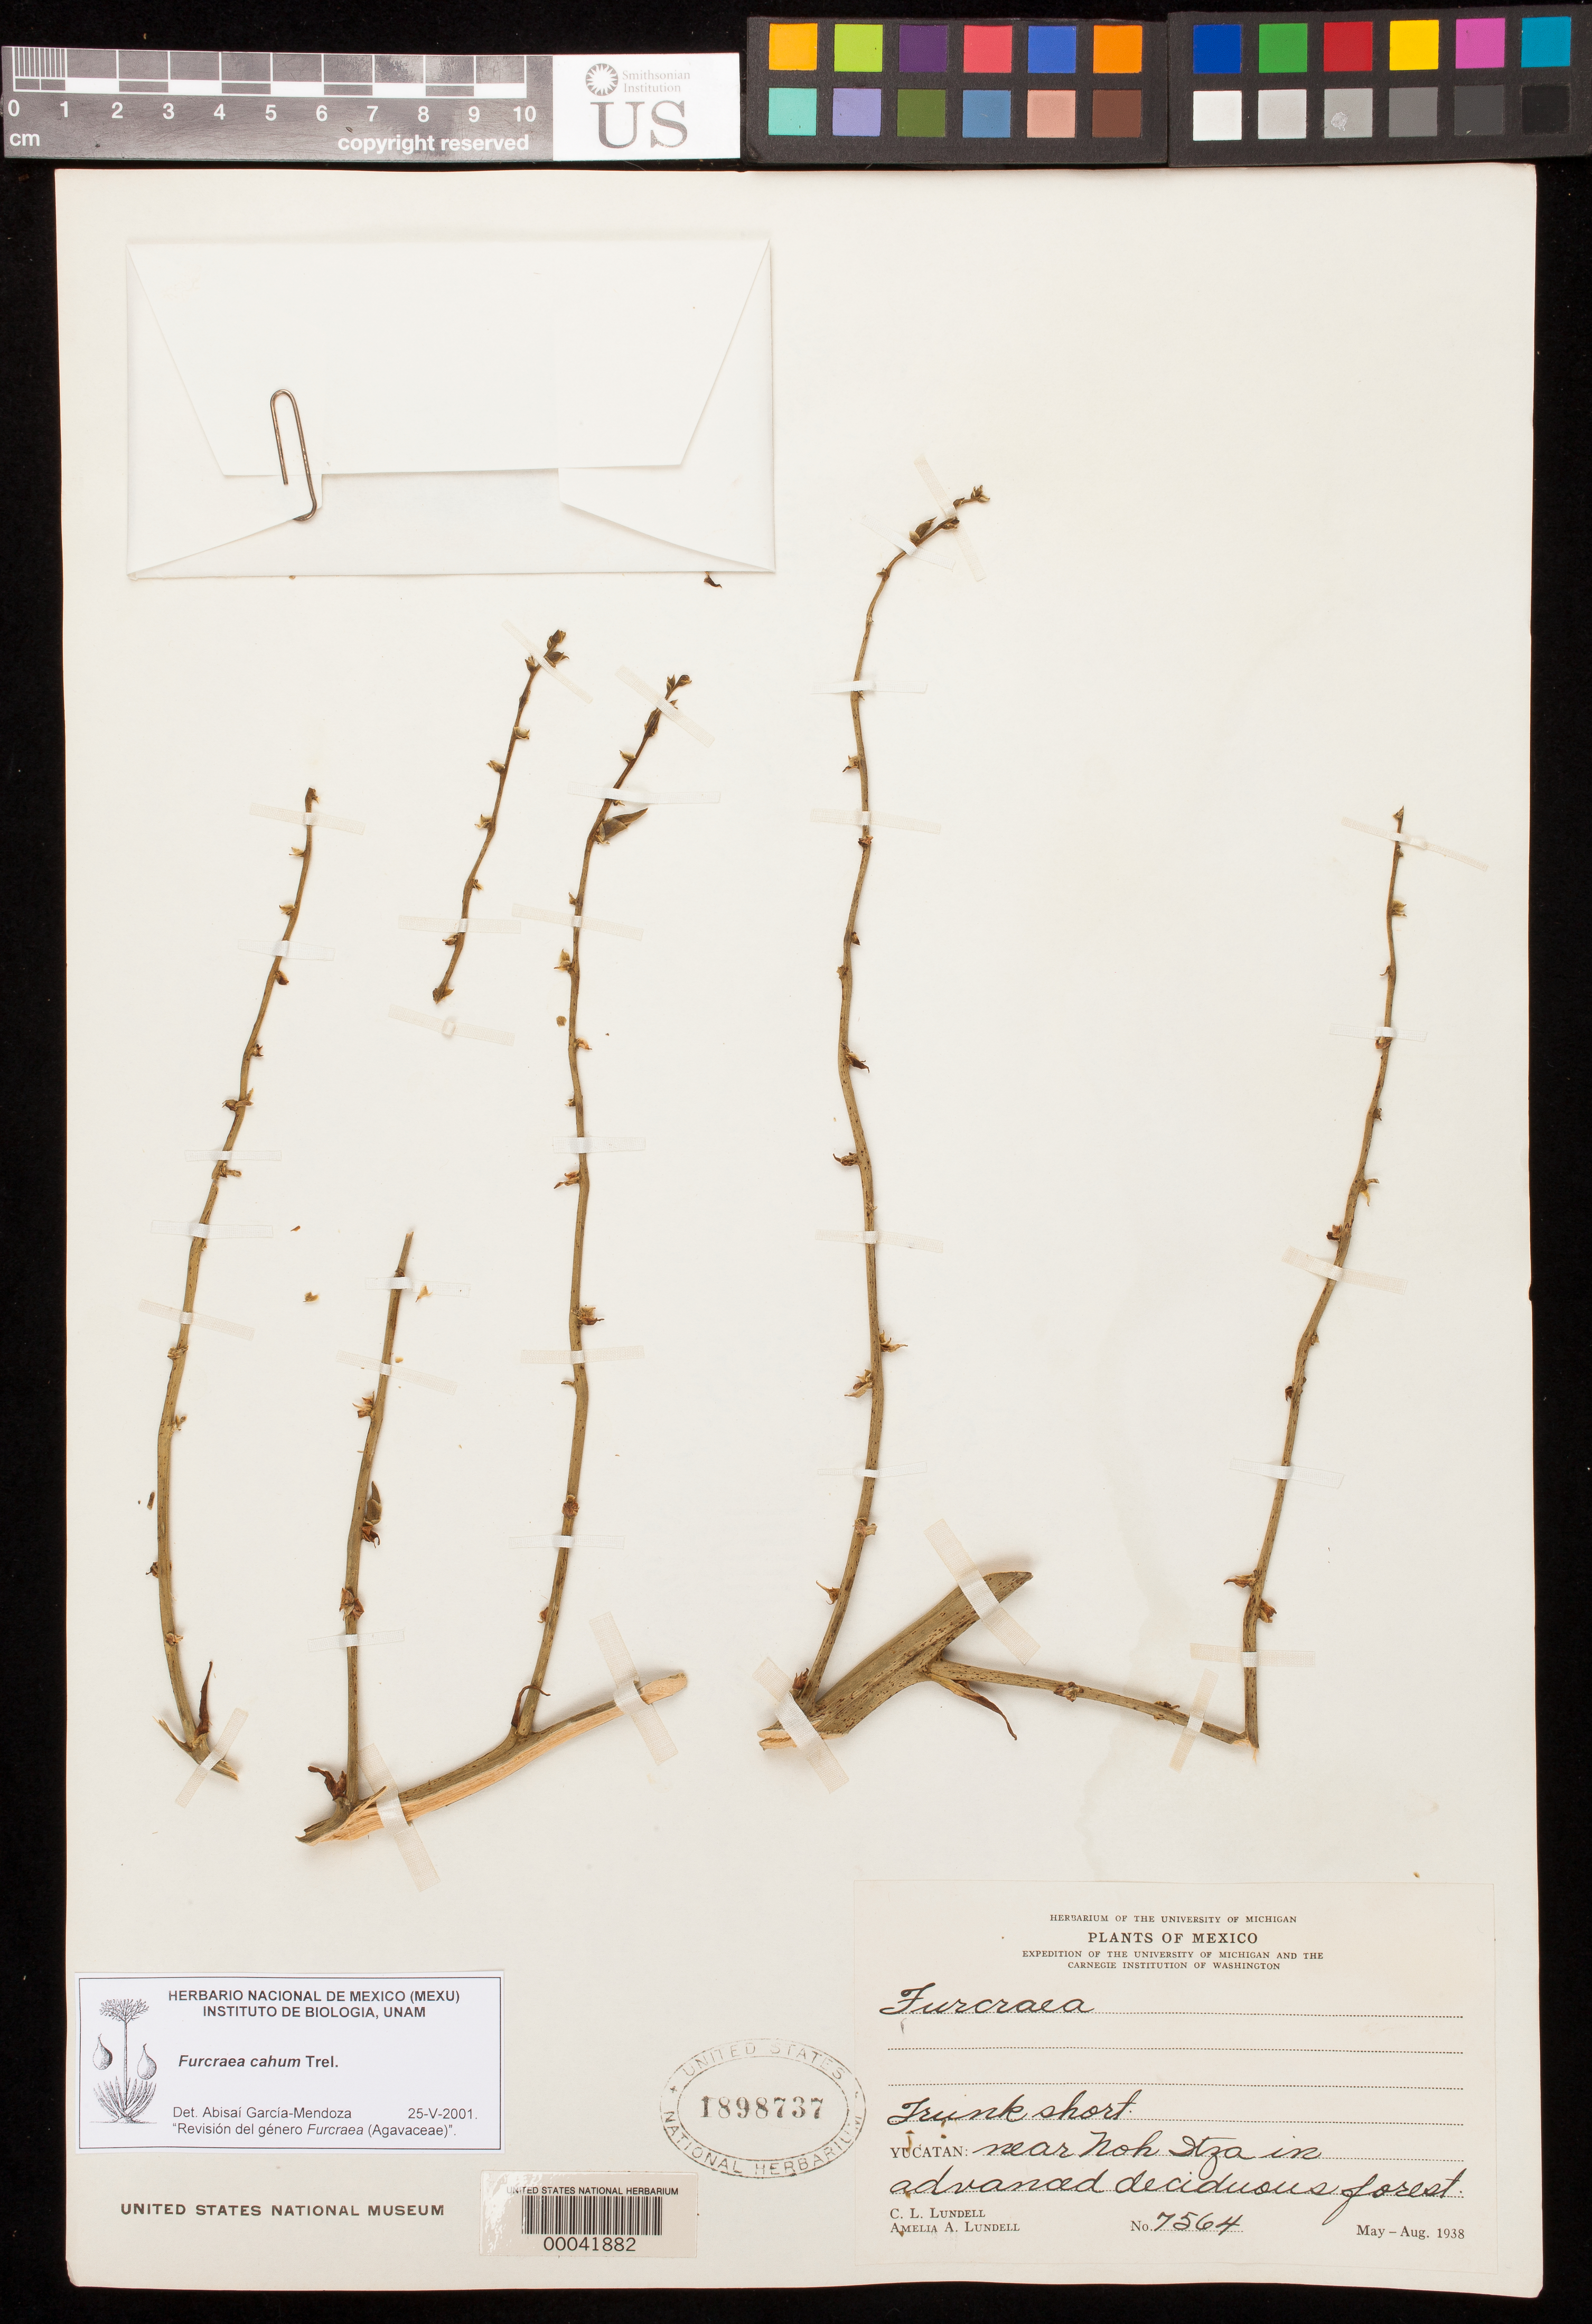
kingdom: Plantae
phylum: Tracheophyta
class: Liliopsida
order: Asparagales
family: Asparagaceae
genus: Furcraea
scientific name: Furcraea cahum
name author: Trel.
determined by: García-Mendoza, A.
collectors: C. L. Lundell & A. A. Lundell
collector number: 7564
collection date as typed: May 1938 to -- Aug 1938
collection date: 1938-05/1938-08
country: Mexico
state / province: Yucatán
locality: Near Noh Itza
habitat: Advanced deciduous forest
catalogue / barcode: US 1898737